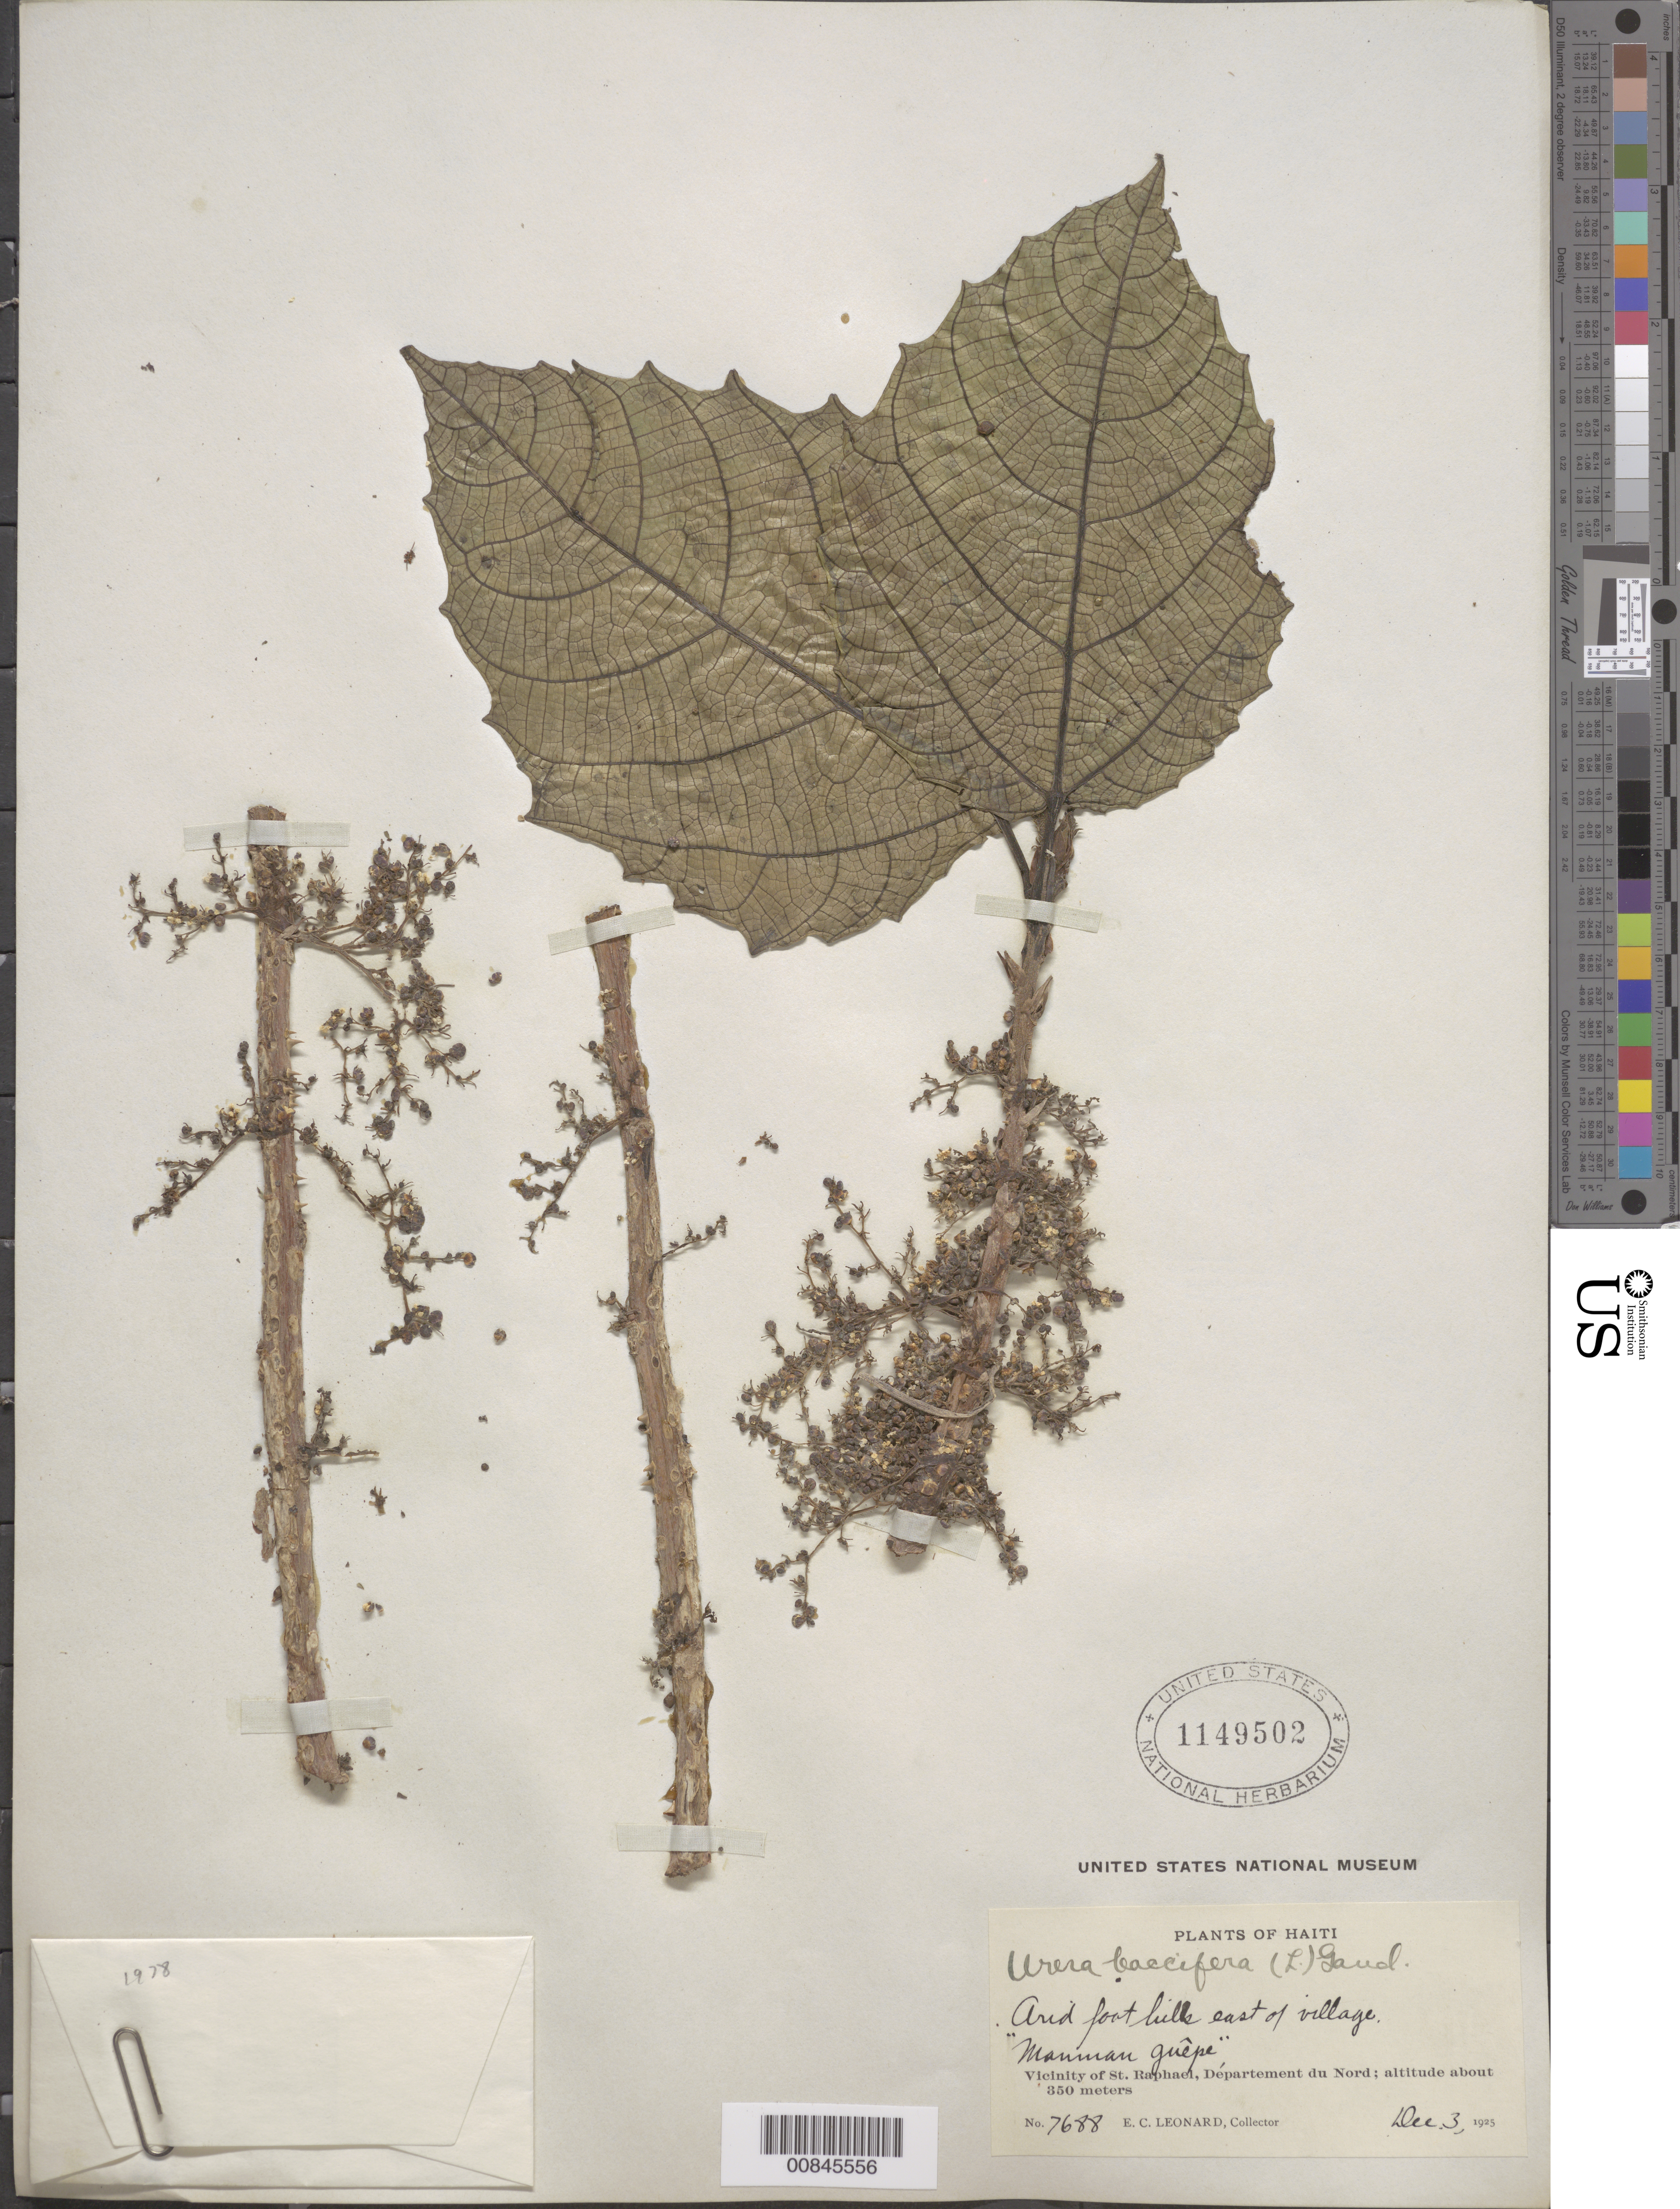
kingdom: Plantae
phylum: Tracheophyta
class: Magnoliopsida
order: Rosales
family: Urticaceae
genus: Urera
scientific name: Urera baccifera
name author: (L.) Gaudich. ex Wedd.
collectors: E. C. Leonard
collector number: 7688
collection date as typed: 03 Dec 1925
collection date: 1925-12-03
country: Haiti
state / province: Nord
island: Hispaniola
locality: Vicinity of St. Raphael, Département du Nord. Arid foothills east of village.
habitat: Arid foothills.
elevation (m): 350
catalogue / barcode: US 1149502